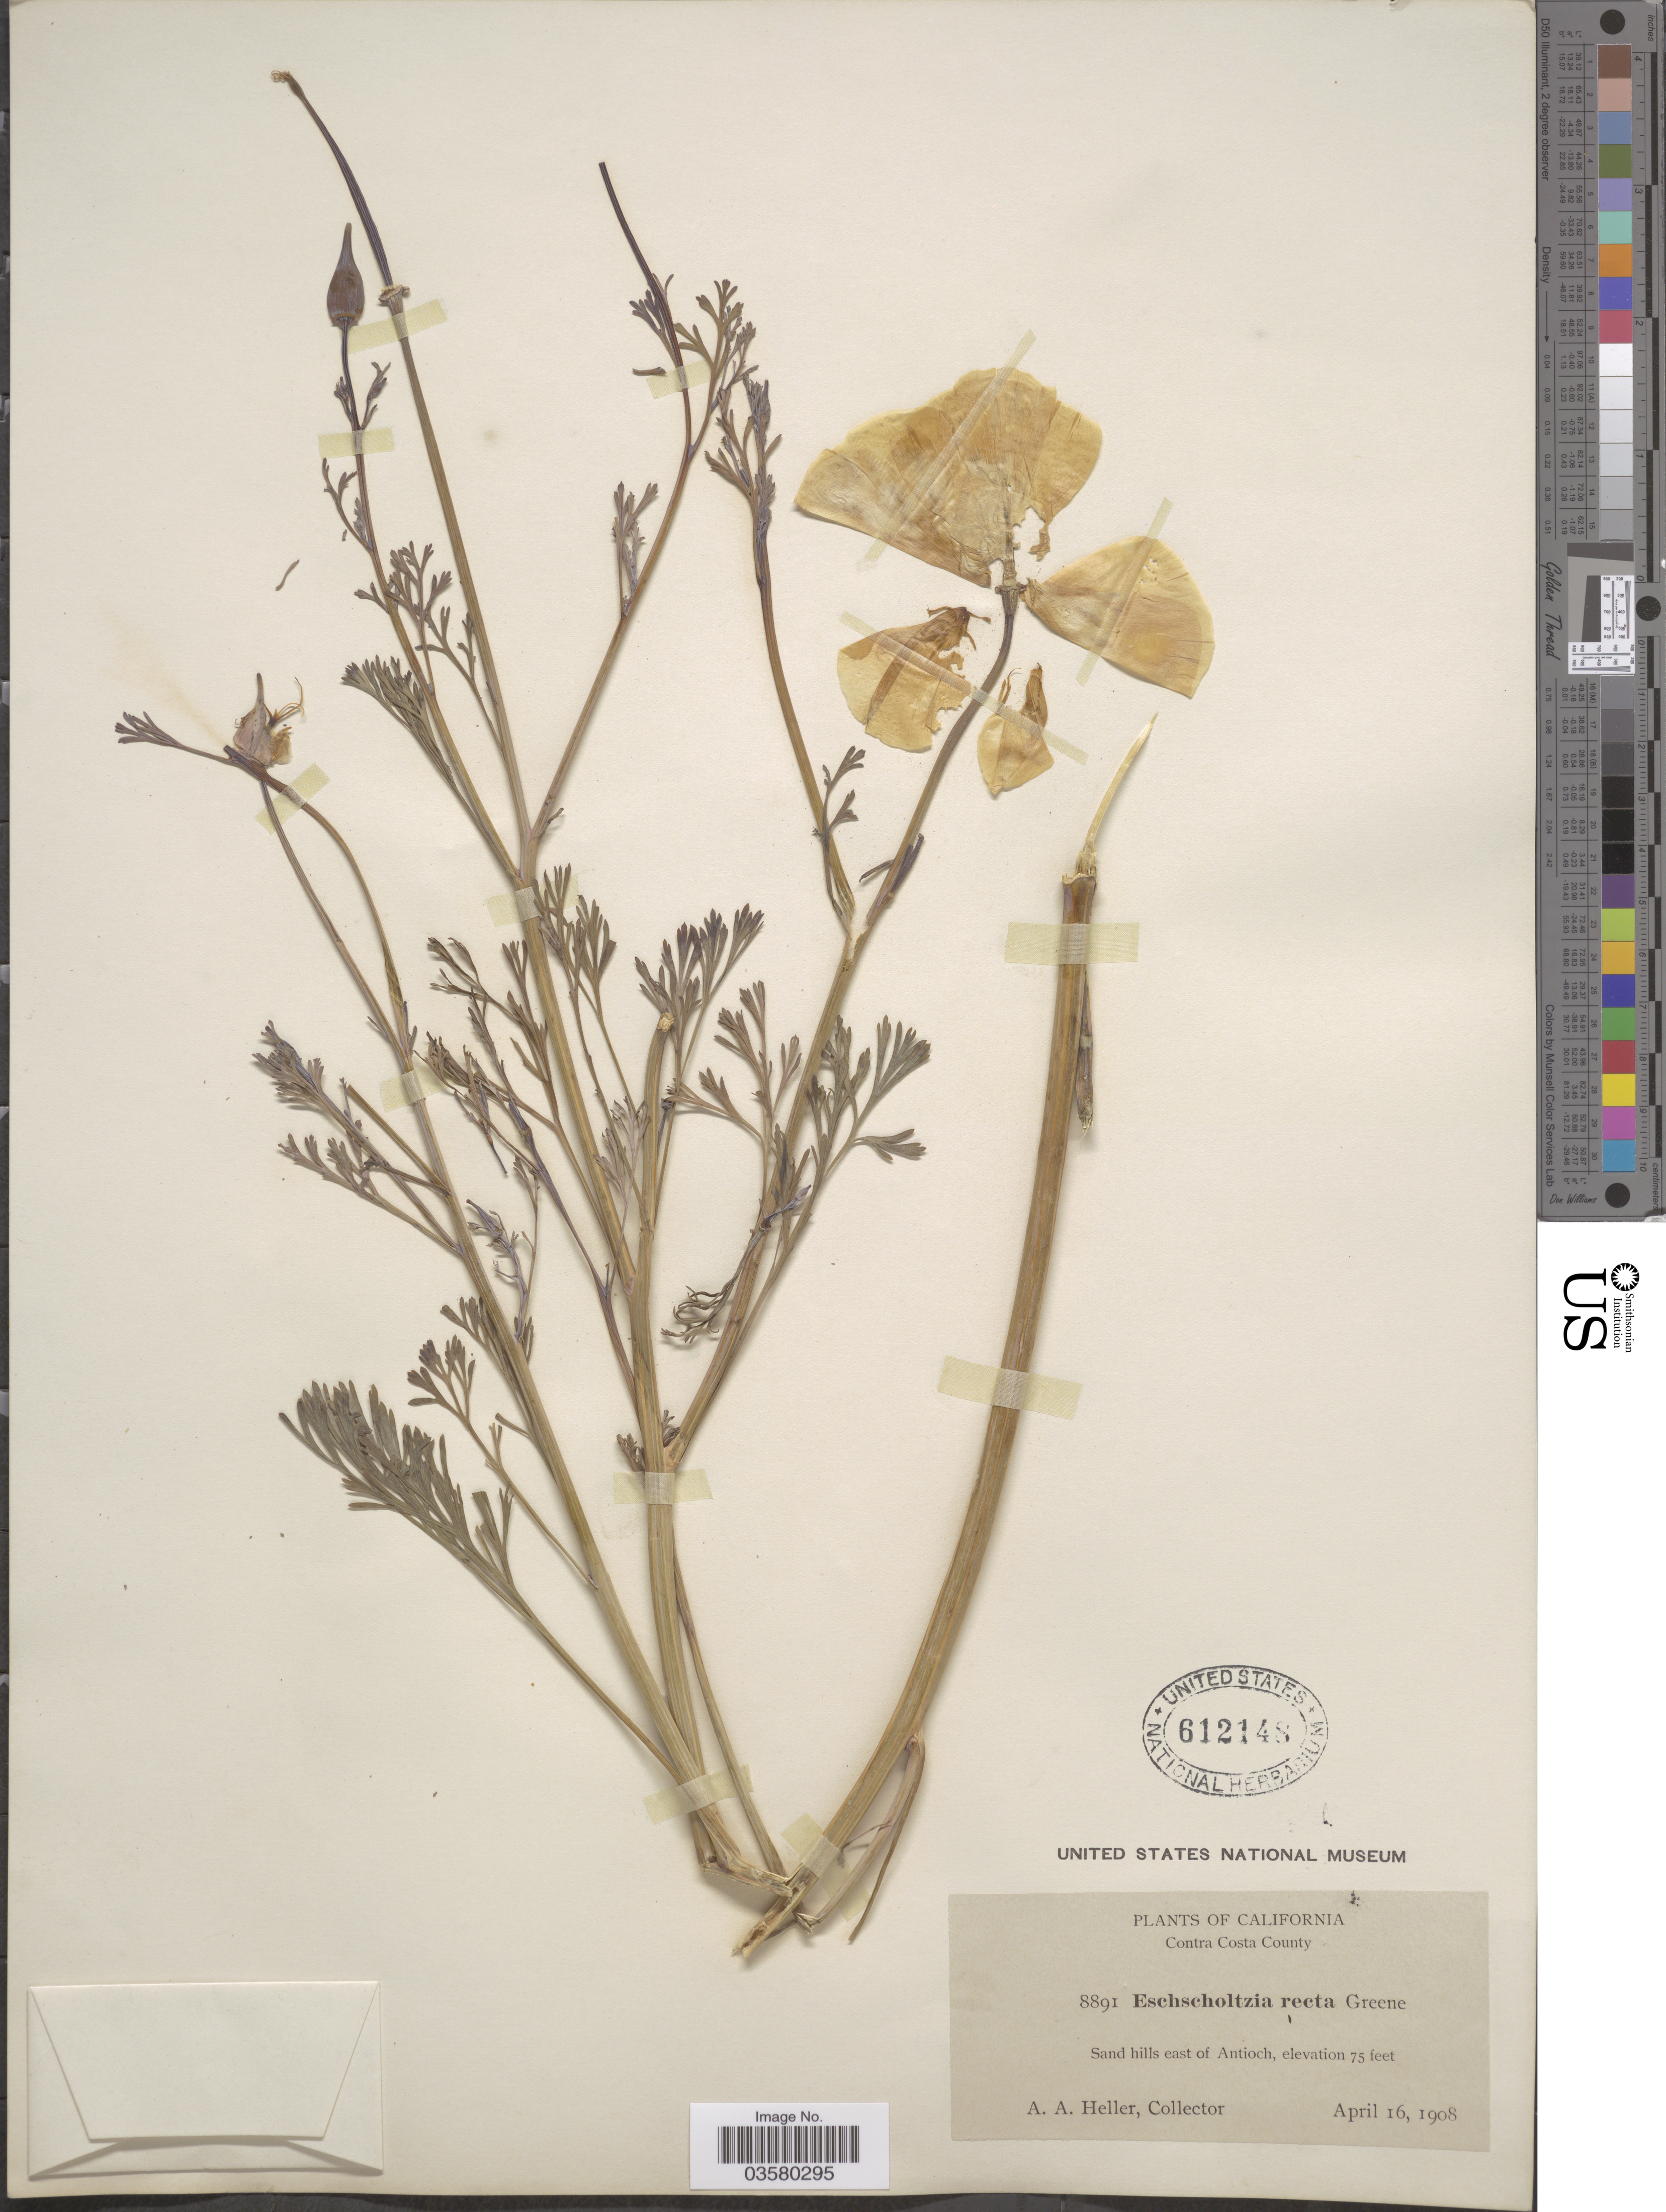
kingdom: Plantae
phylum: Tracheophyta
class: Magnoliopsida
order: Ranunculales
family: Papaveraceae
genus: Eschscholzia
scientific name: Eschscholzia californica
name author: Cham.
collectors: A. A. Heller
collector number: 8891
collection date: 1908-04-16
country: United States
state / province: California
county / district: Contra Costa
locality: Contra Costa County. Sand hills east of Antioch.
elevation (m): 23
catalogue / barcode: US 612148